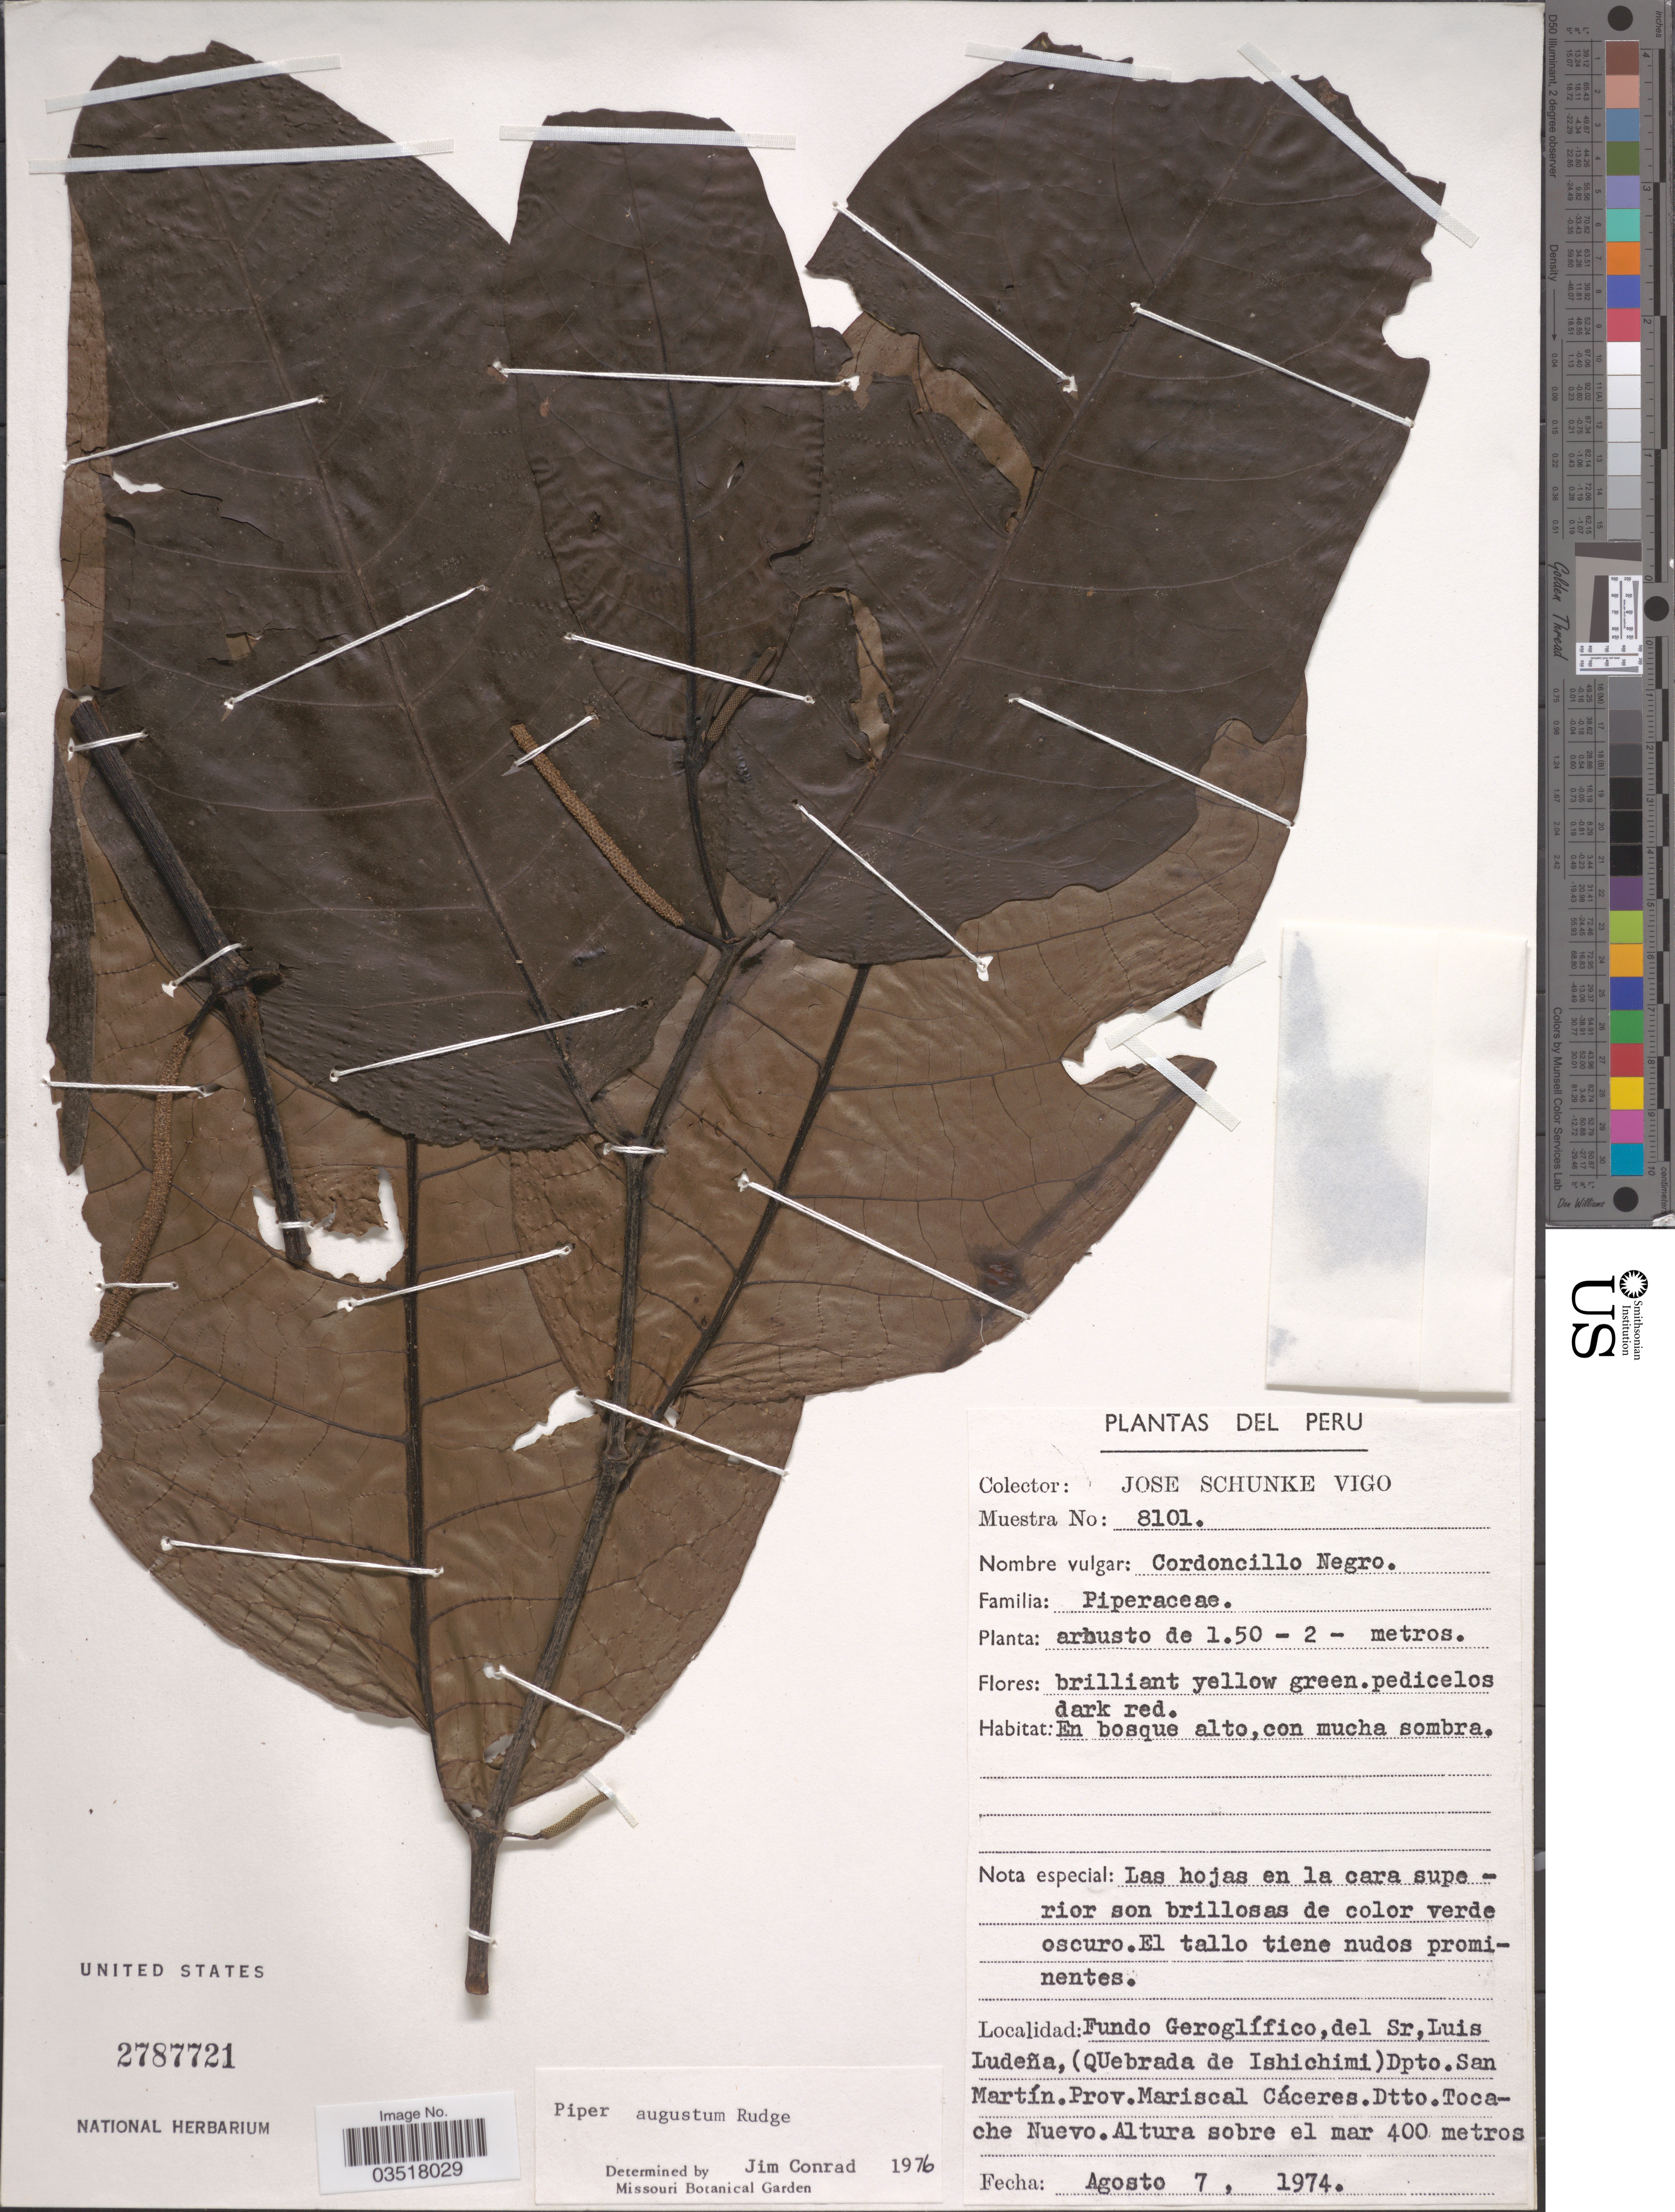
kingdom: Plantae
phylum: Tracheophyta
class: Magnoliopsida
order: Piperales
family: Piperaceae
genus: Piper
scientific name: Piper augustum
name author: Rudge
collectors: J. Schunke Vigo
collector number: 8101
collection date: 1974-08-07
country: Peru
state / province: San Martín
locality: Fundo Geroglífico, del Sr, Luis Ludeña, (Quebrada de Ishichimi) Dpto. San Martín. Prov. Mariscal Cáceres. Dtto. Tocache Nuevo.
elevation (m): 400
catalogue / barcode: US 2787721